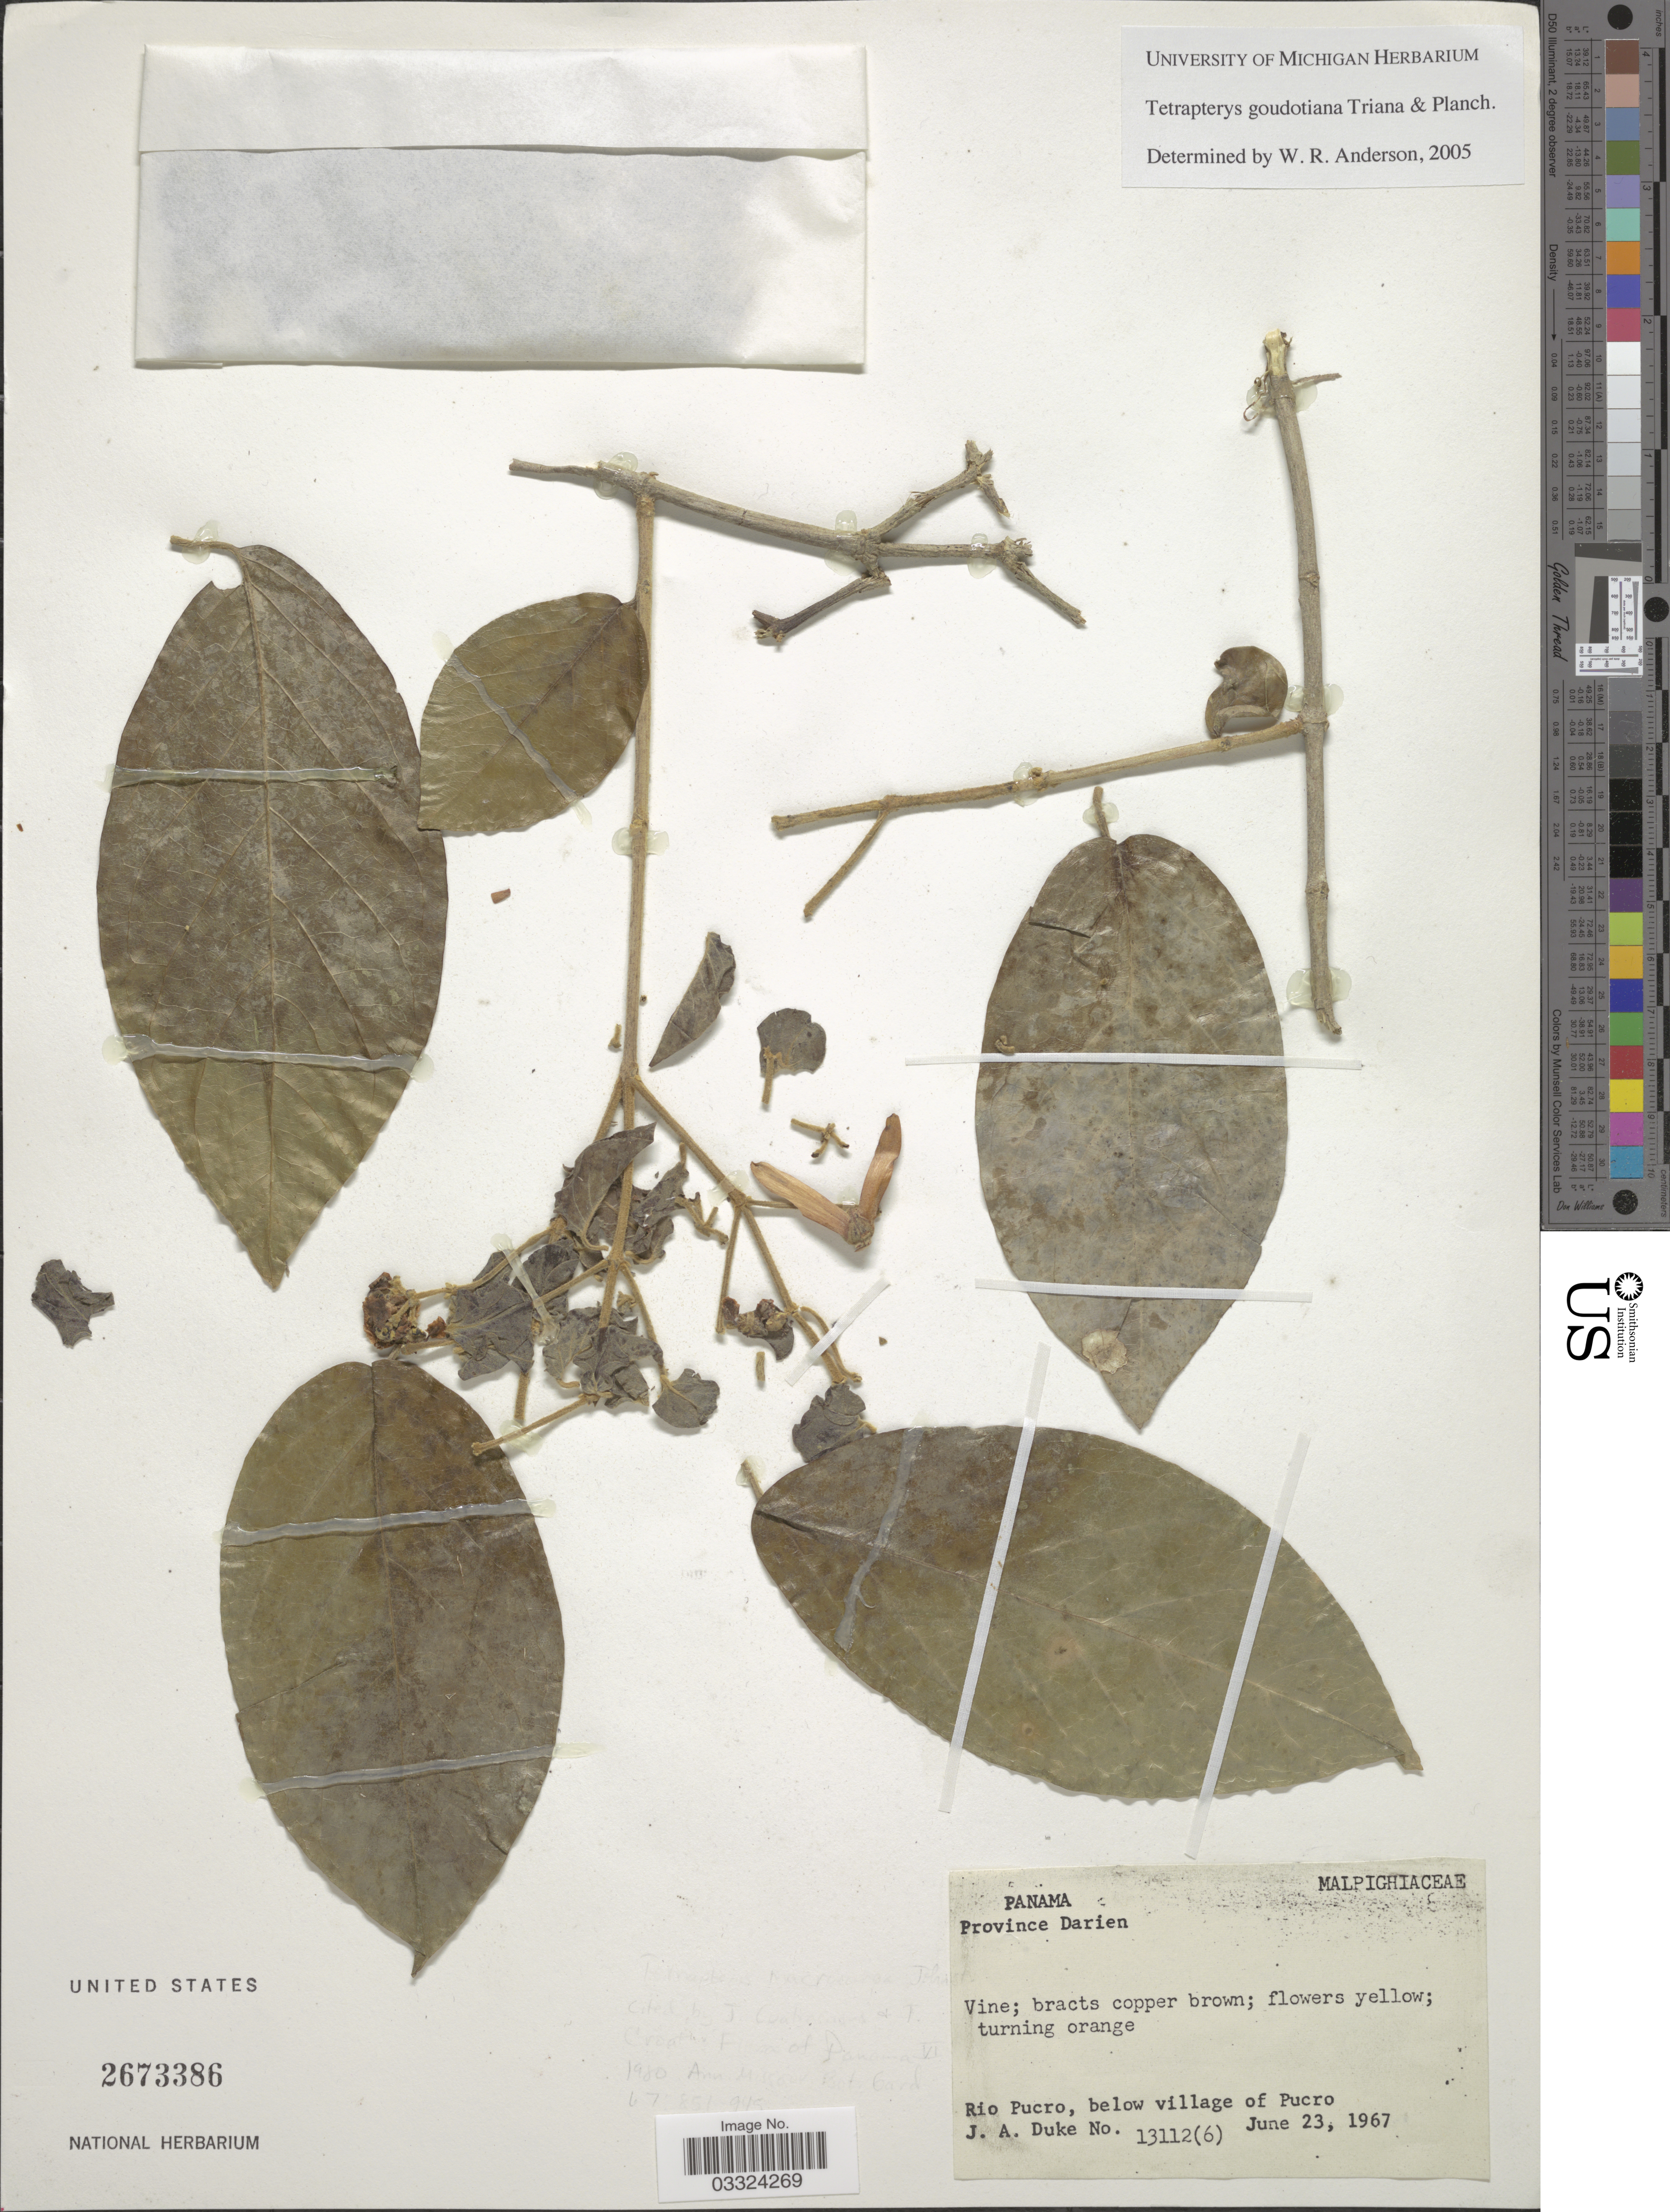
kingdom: Plantae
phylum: Tracheophyta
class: Magnoliopsida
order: Malpighiales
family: Malpighiaceae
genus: Tetrapterys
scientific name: Tetrapterys goudotiana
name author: Triana & Planch.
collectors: J. A. Duke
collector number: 13112(6)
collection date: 1967-06-23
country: Panama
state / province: Darién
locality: Rio Pucro, below village of Pucro.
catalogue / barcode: US 2673386